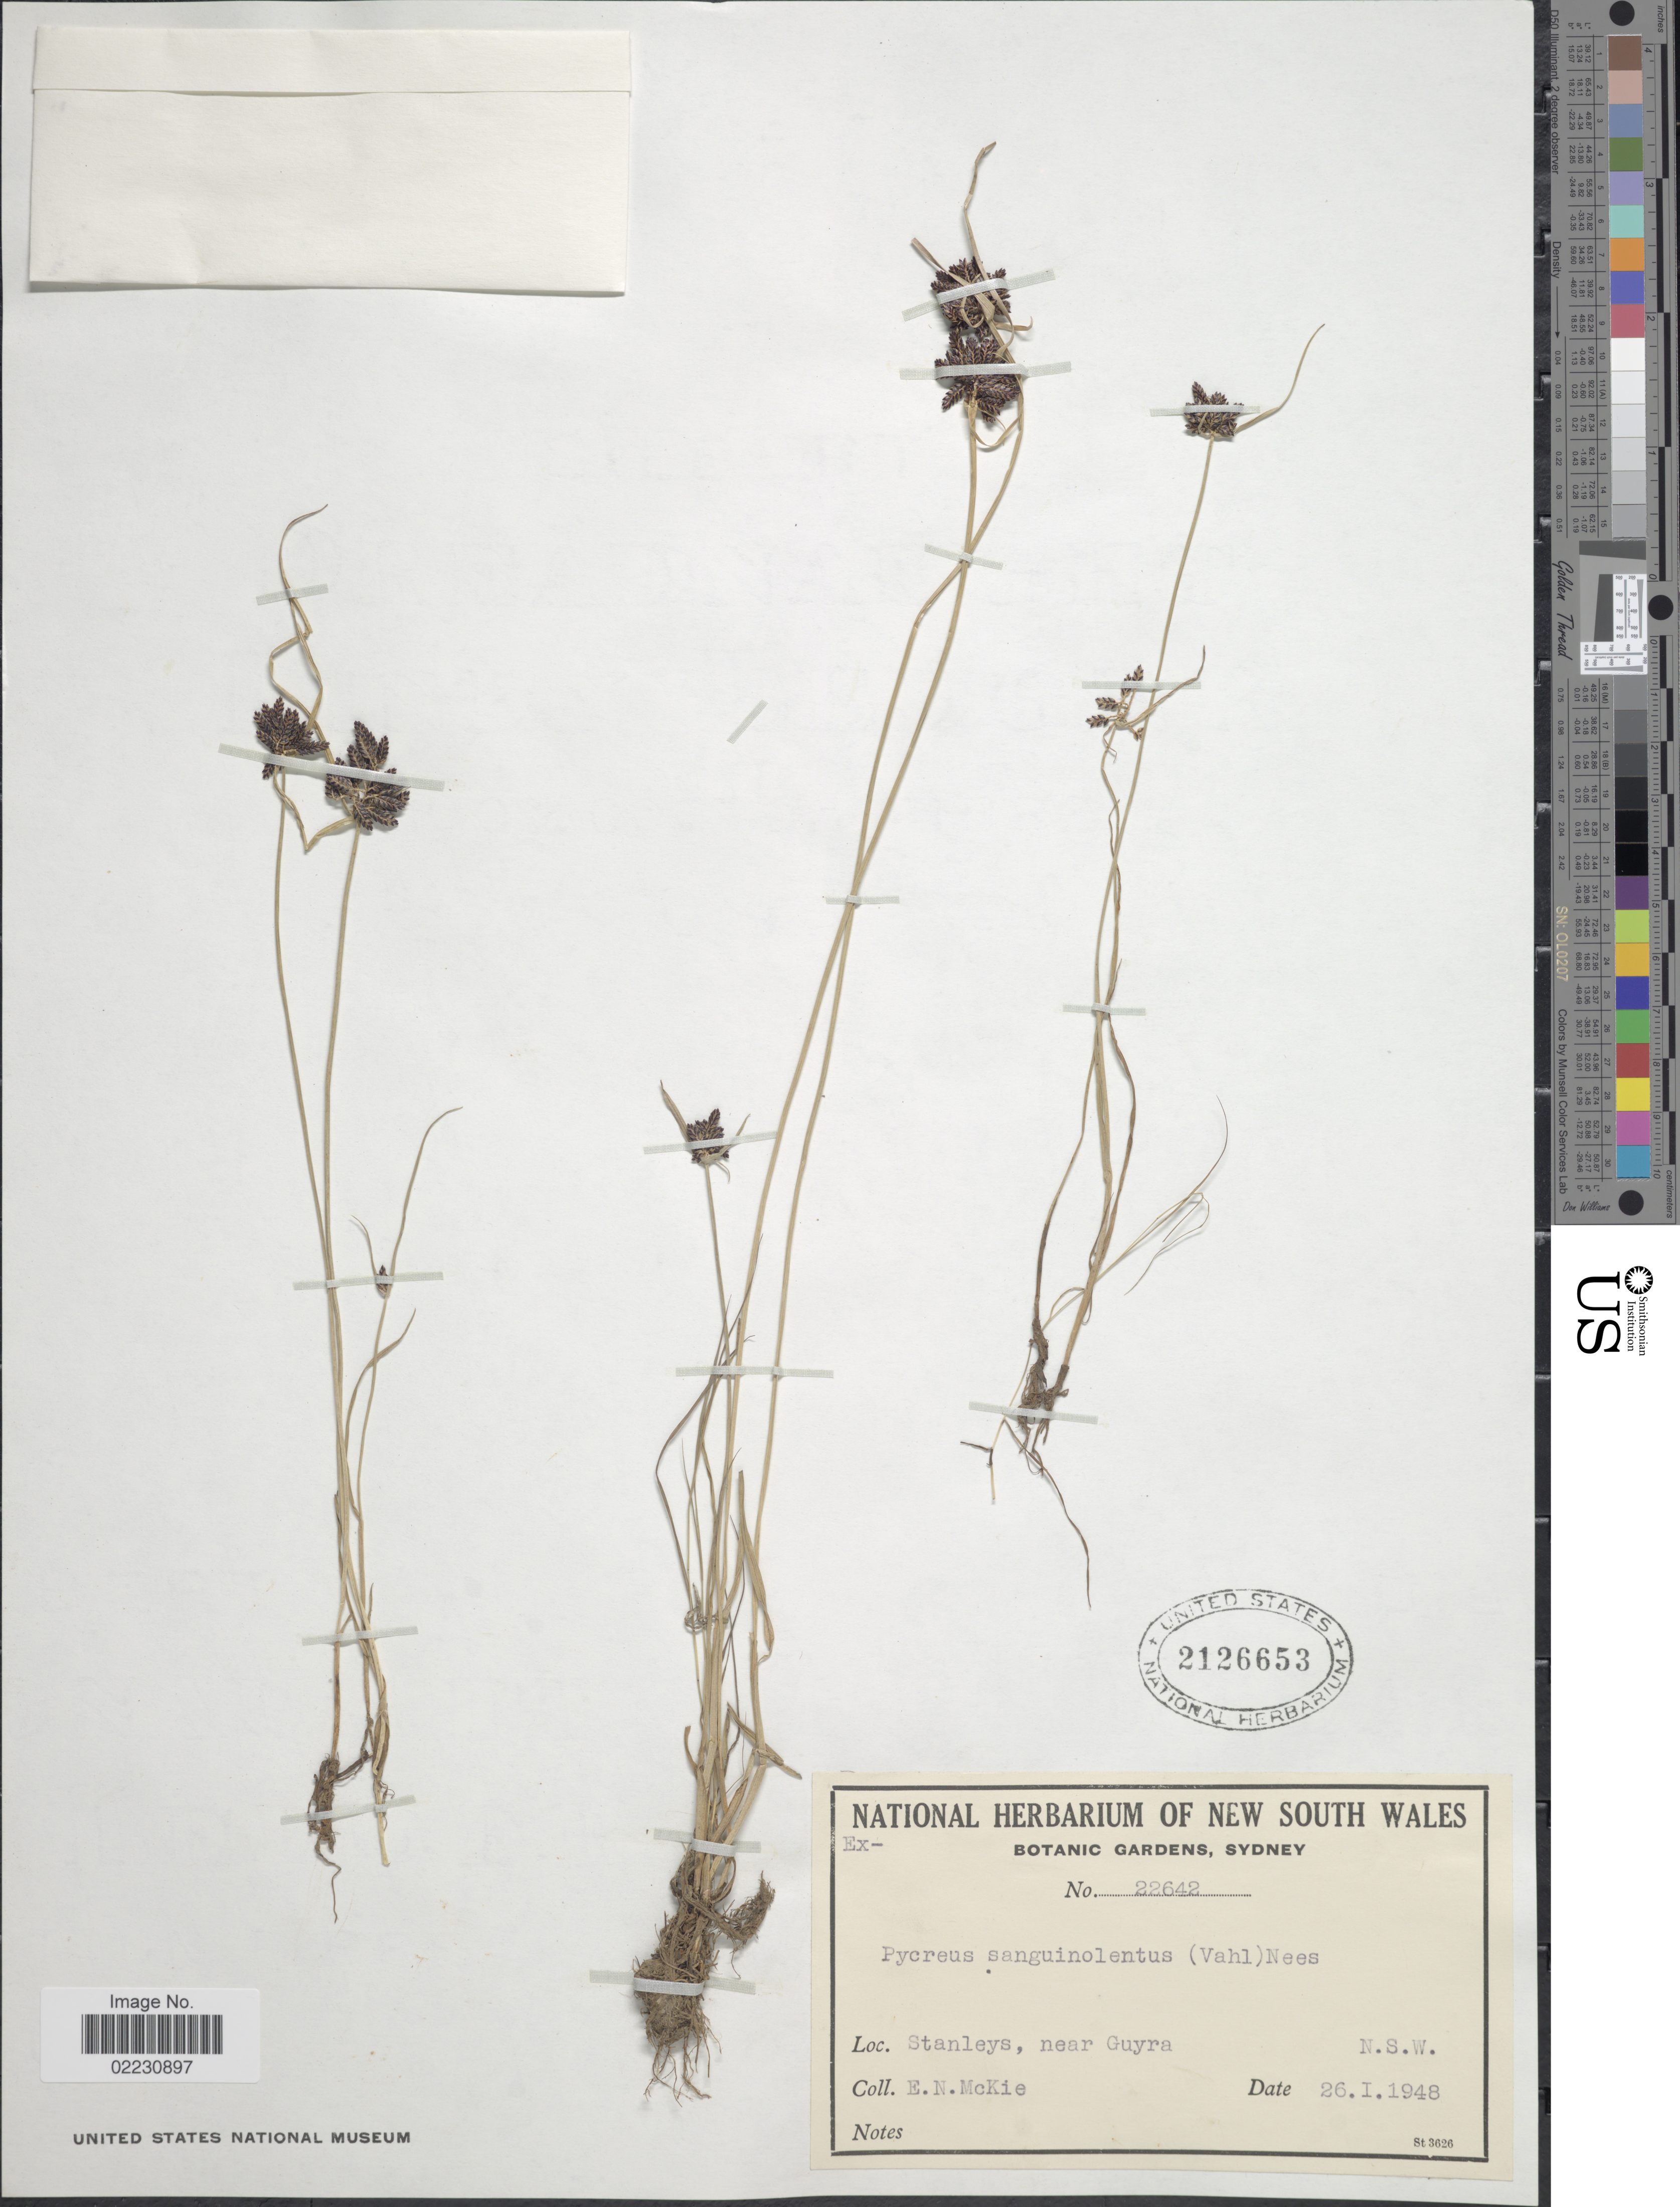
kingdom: Plantae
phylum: Tracheophyta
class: Liliopsida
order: Poales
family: Cyperaceae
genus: Cyperus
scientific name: Cyperus sanguinolentus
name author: Vahl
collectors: E. McKie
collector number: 22642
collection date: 1948-01-26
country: Australia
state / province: New South Wales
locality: Stanleys, near Guyra, N.S.W.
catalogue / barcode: US 2126653